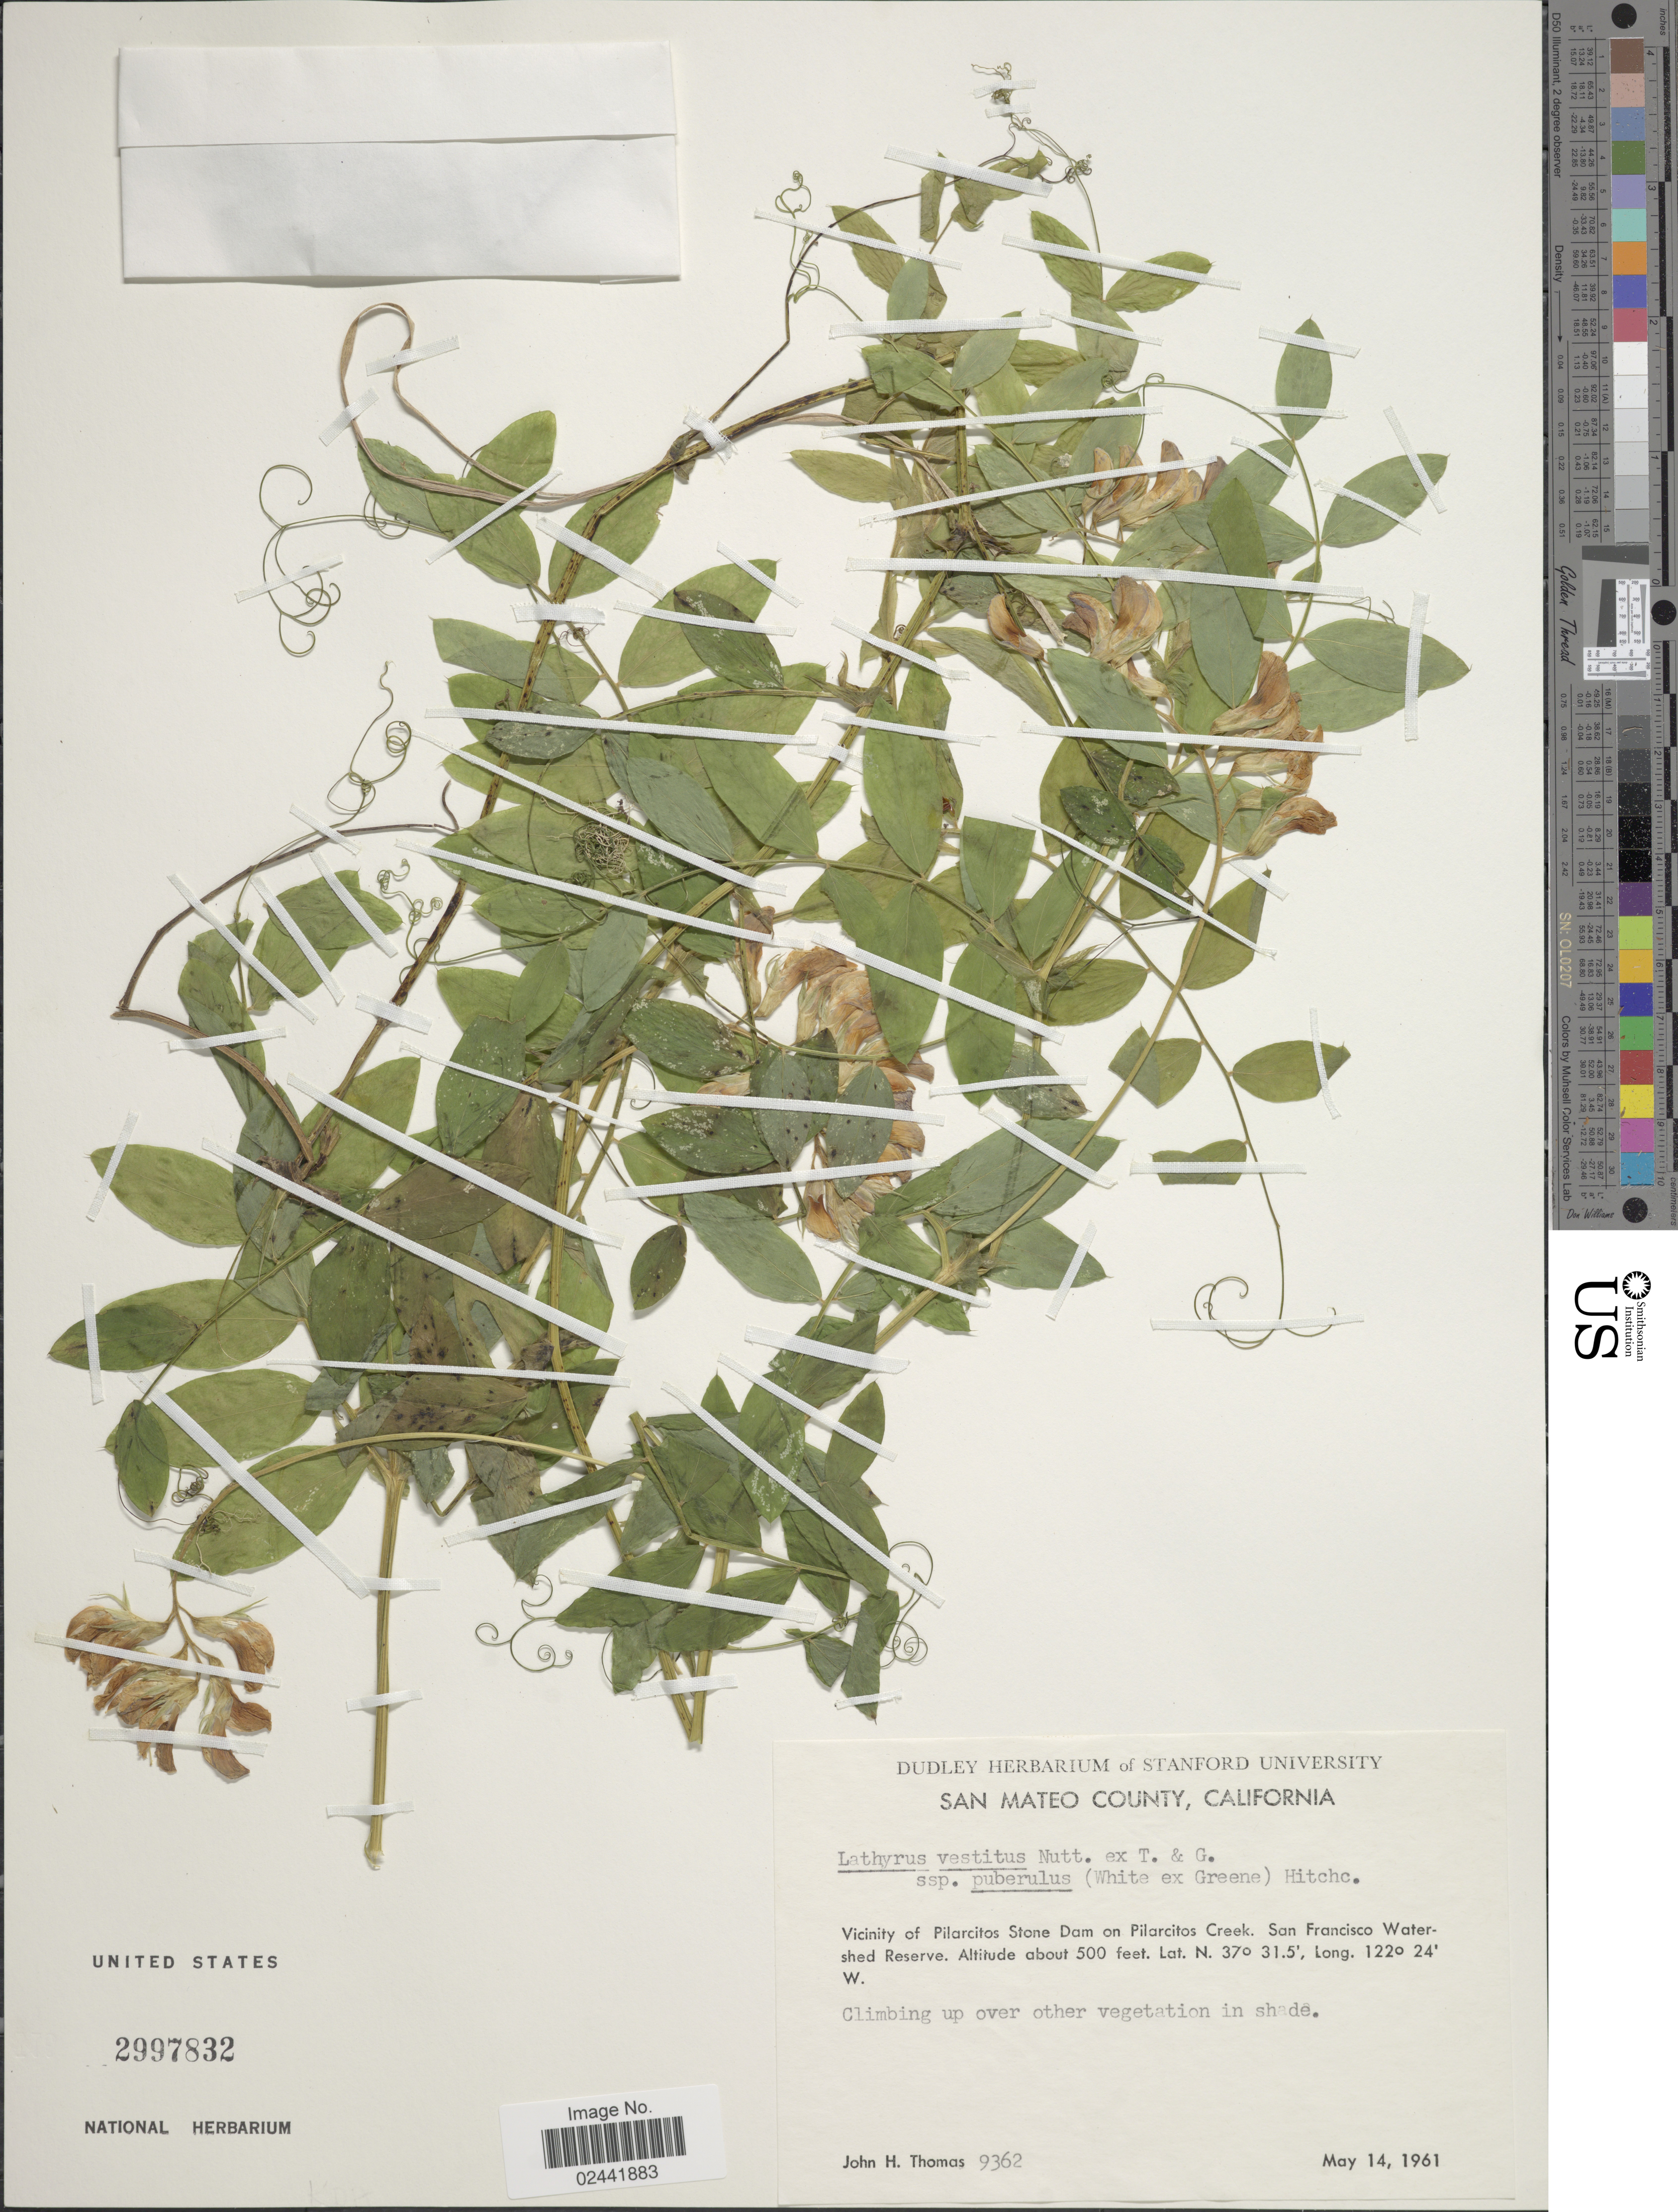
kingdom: Plantae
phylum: Tracheophyta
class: Magnoliopsida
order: Fabales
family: Fabaceae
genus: Lathyrus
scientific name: Lathyrus vestitus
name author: Nutt.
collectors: J. H. Thomas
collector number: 9362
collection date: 1961-05-14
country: United States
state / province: California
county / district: San Mateo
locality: San Mateo County. Vicinity of Pilarcitos Creek. San Francisco Watershed Reserve.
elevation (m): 152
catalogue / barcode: US 2997832